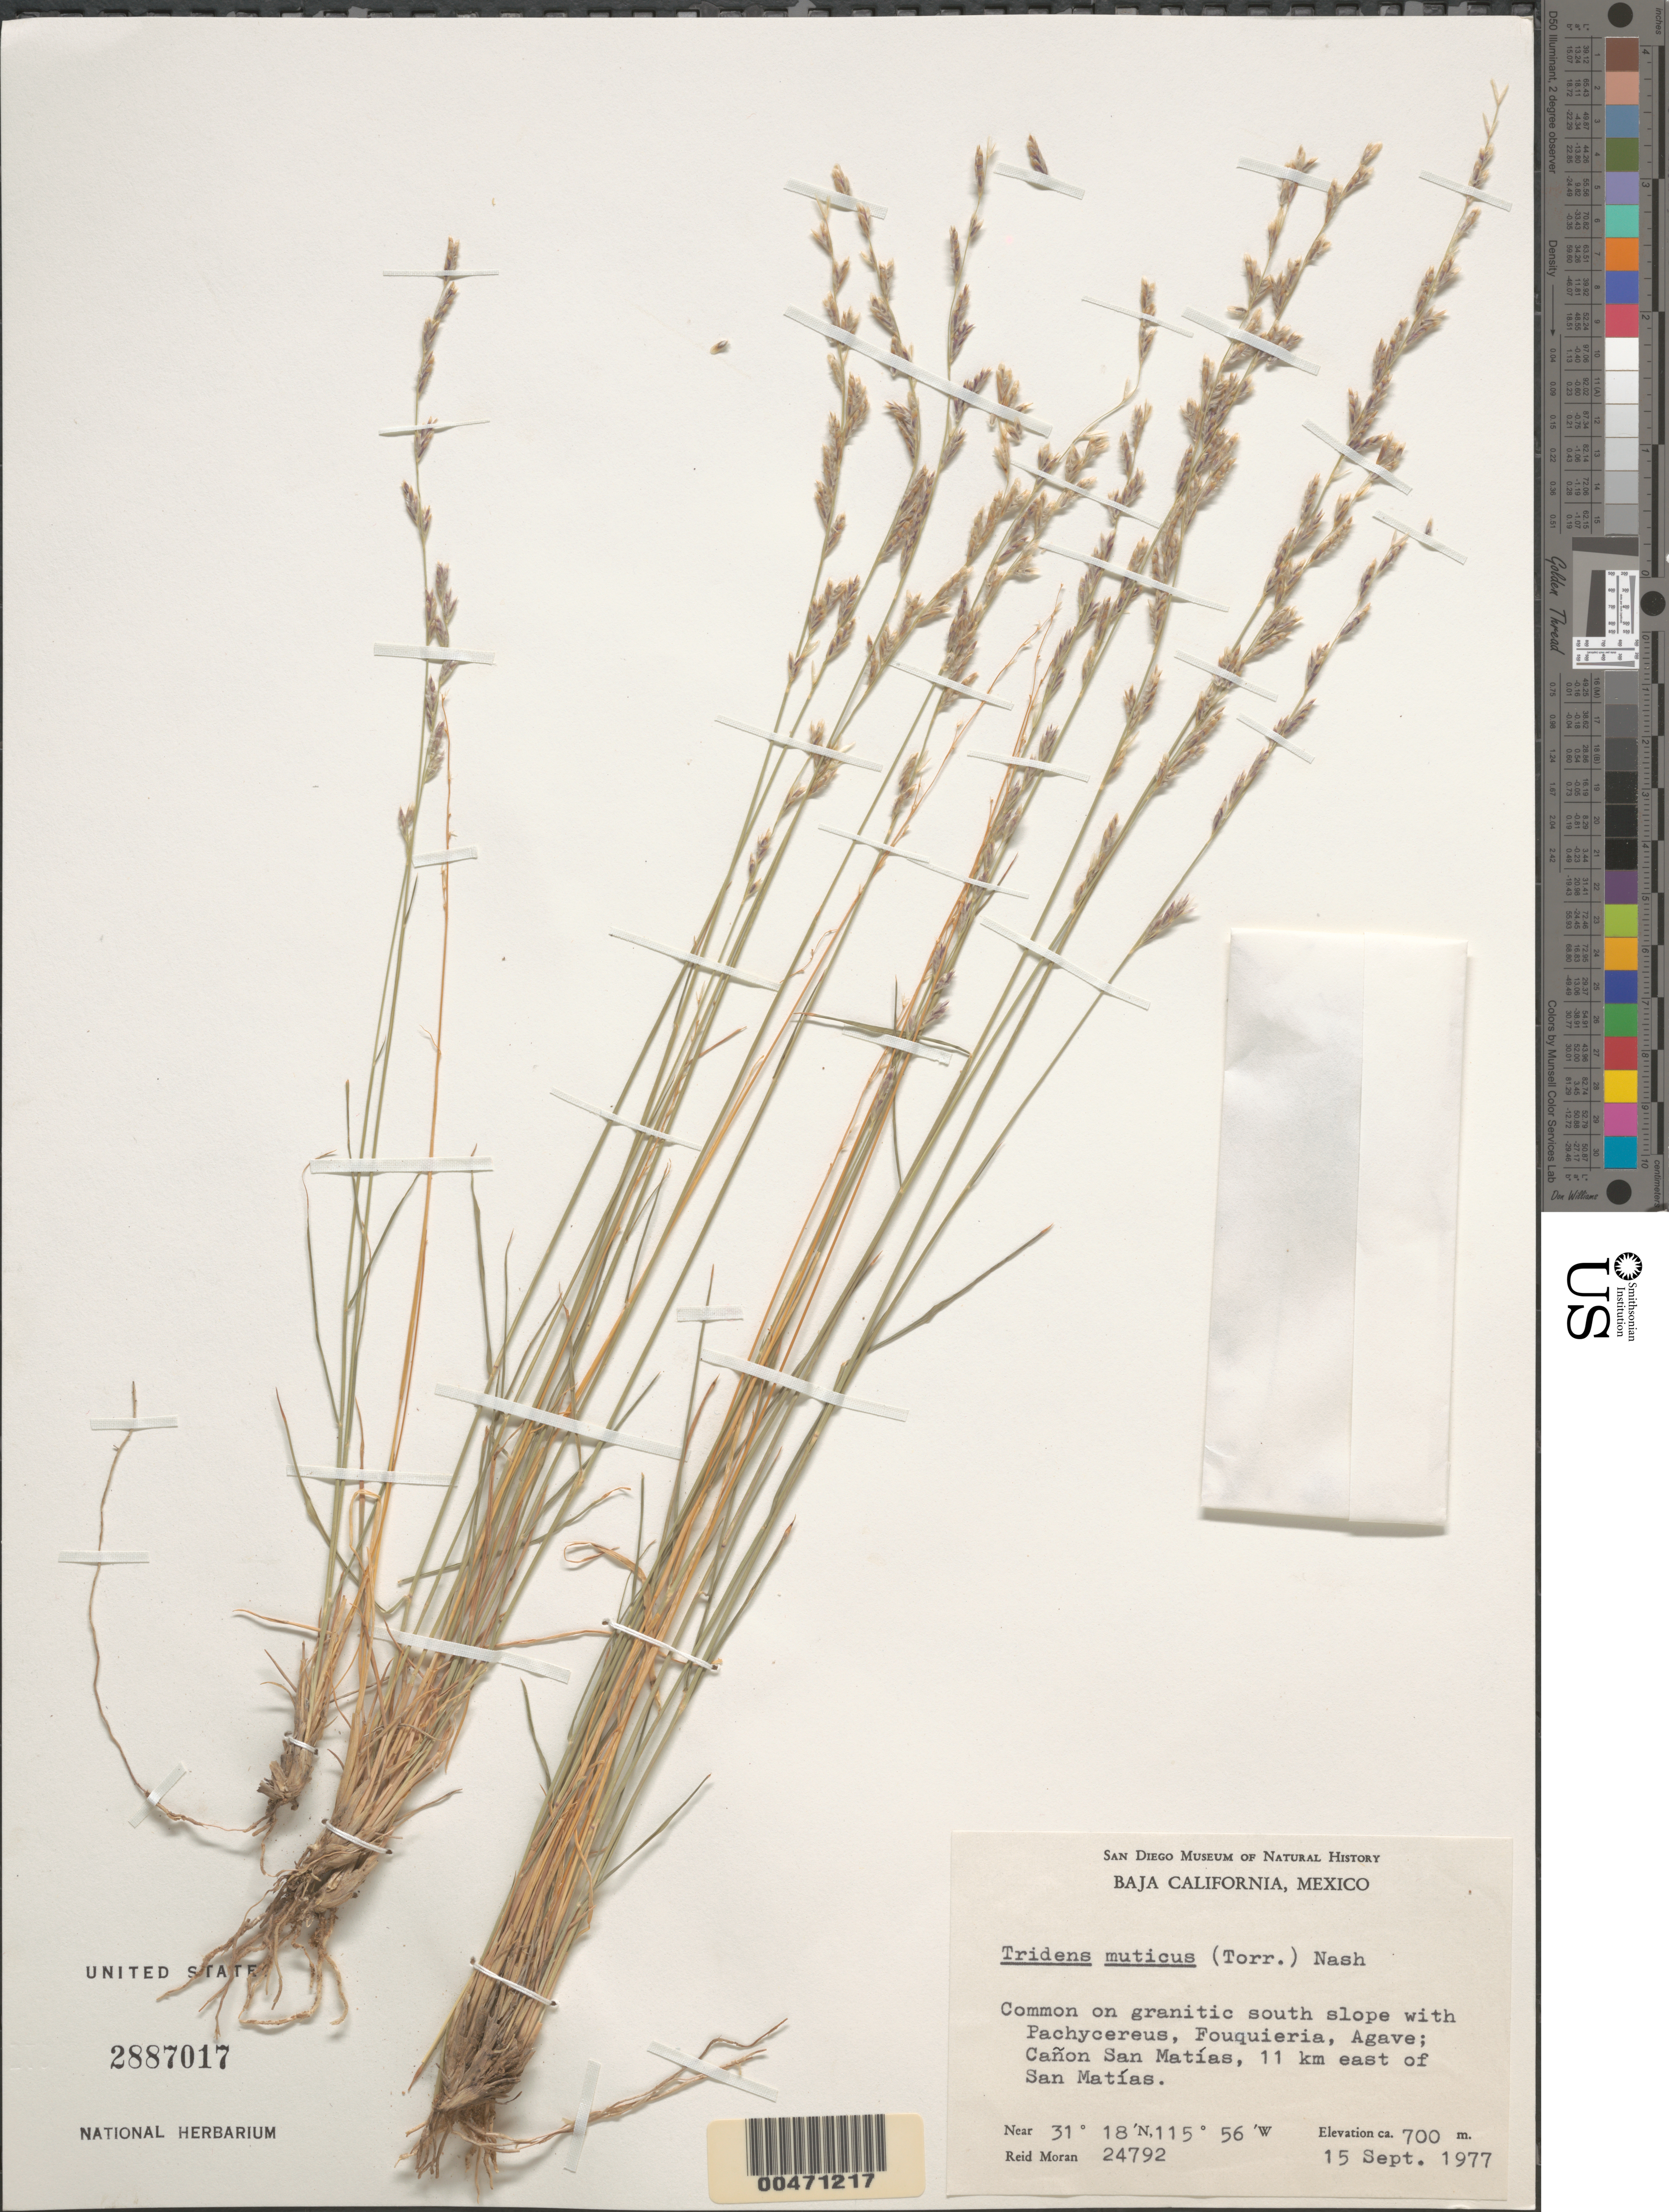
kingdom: Plantae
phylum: Tracheophyta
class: Liliopsida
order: Poales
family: Poaceae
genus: Tridens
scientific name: Tridens muticus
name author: (Torr.) Nash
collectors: R. V. Moran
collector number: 24792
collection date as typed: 15 Sep 1977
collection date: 1977-09-15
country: Mexico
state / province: Baja California Norte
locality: S slope of Cañon San Mat¡as, 11 km E of San Mat¡as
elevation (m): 700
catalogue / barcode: US 2887017